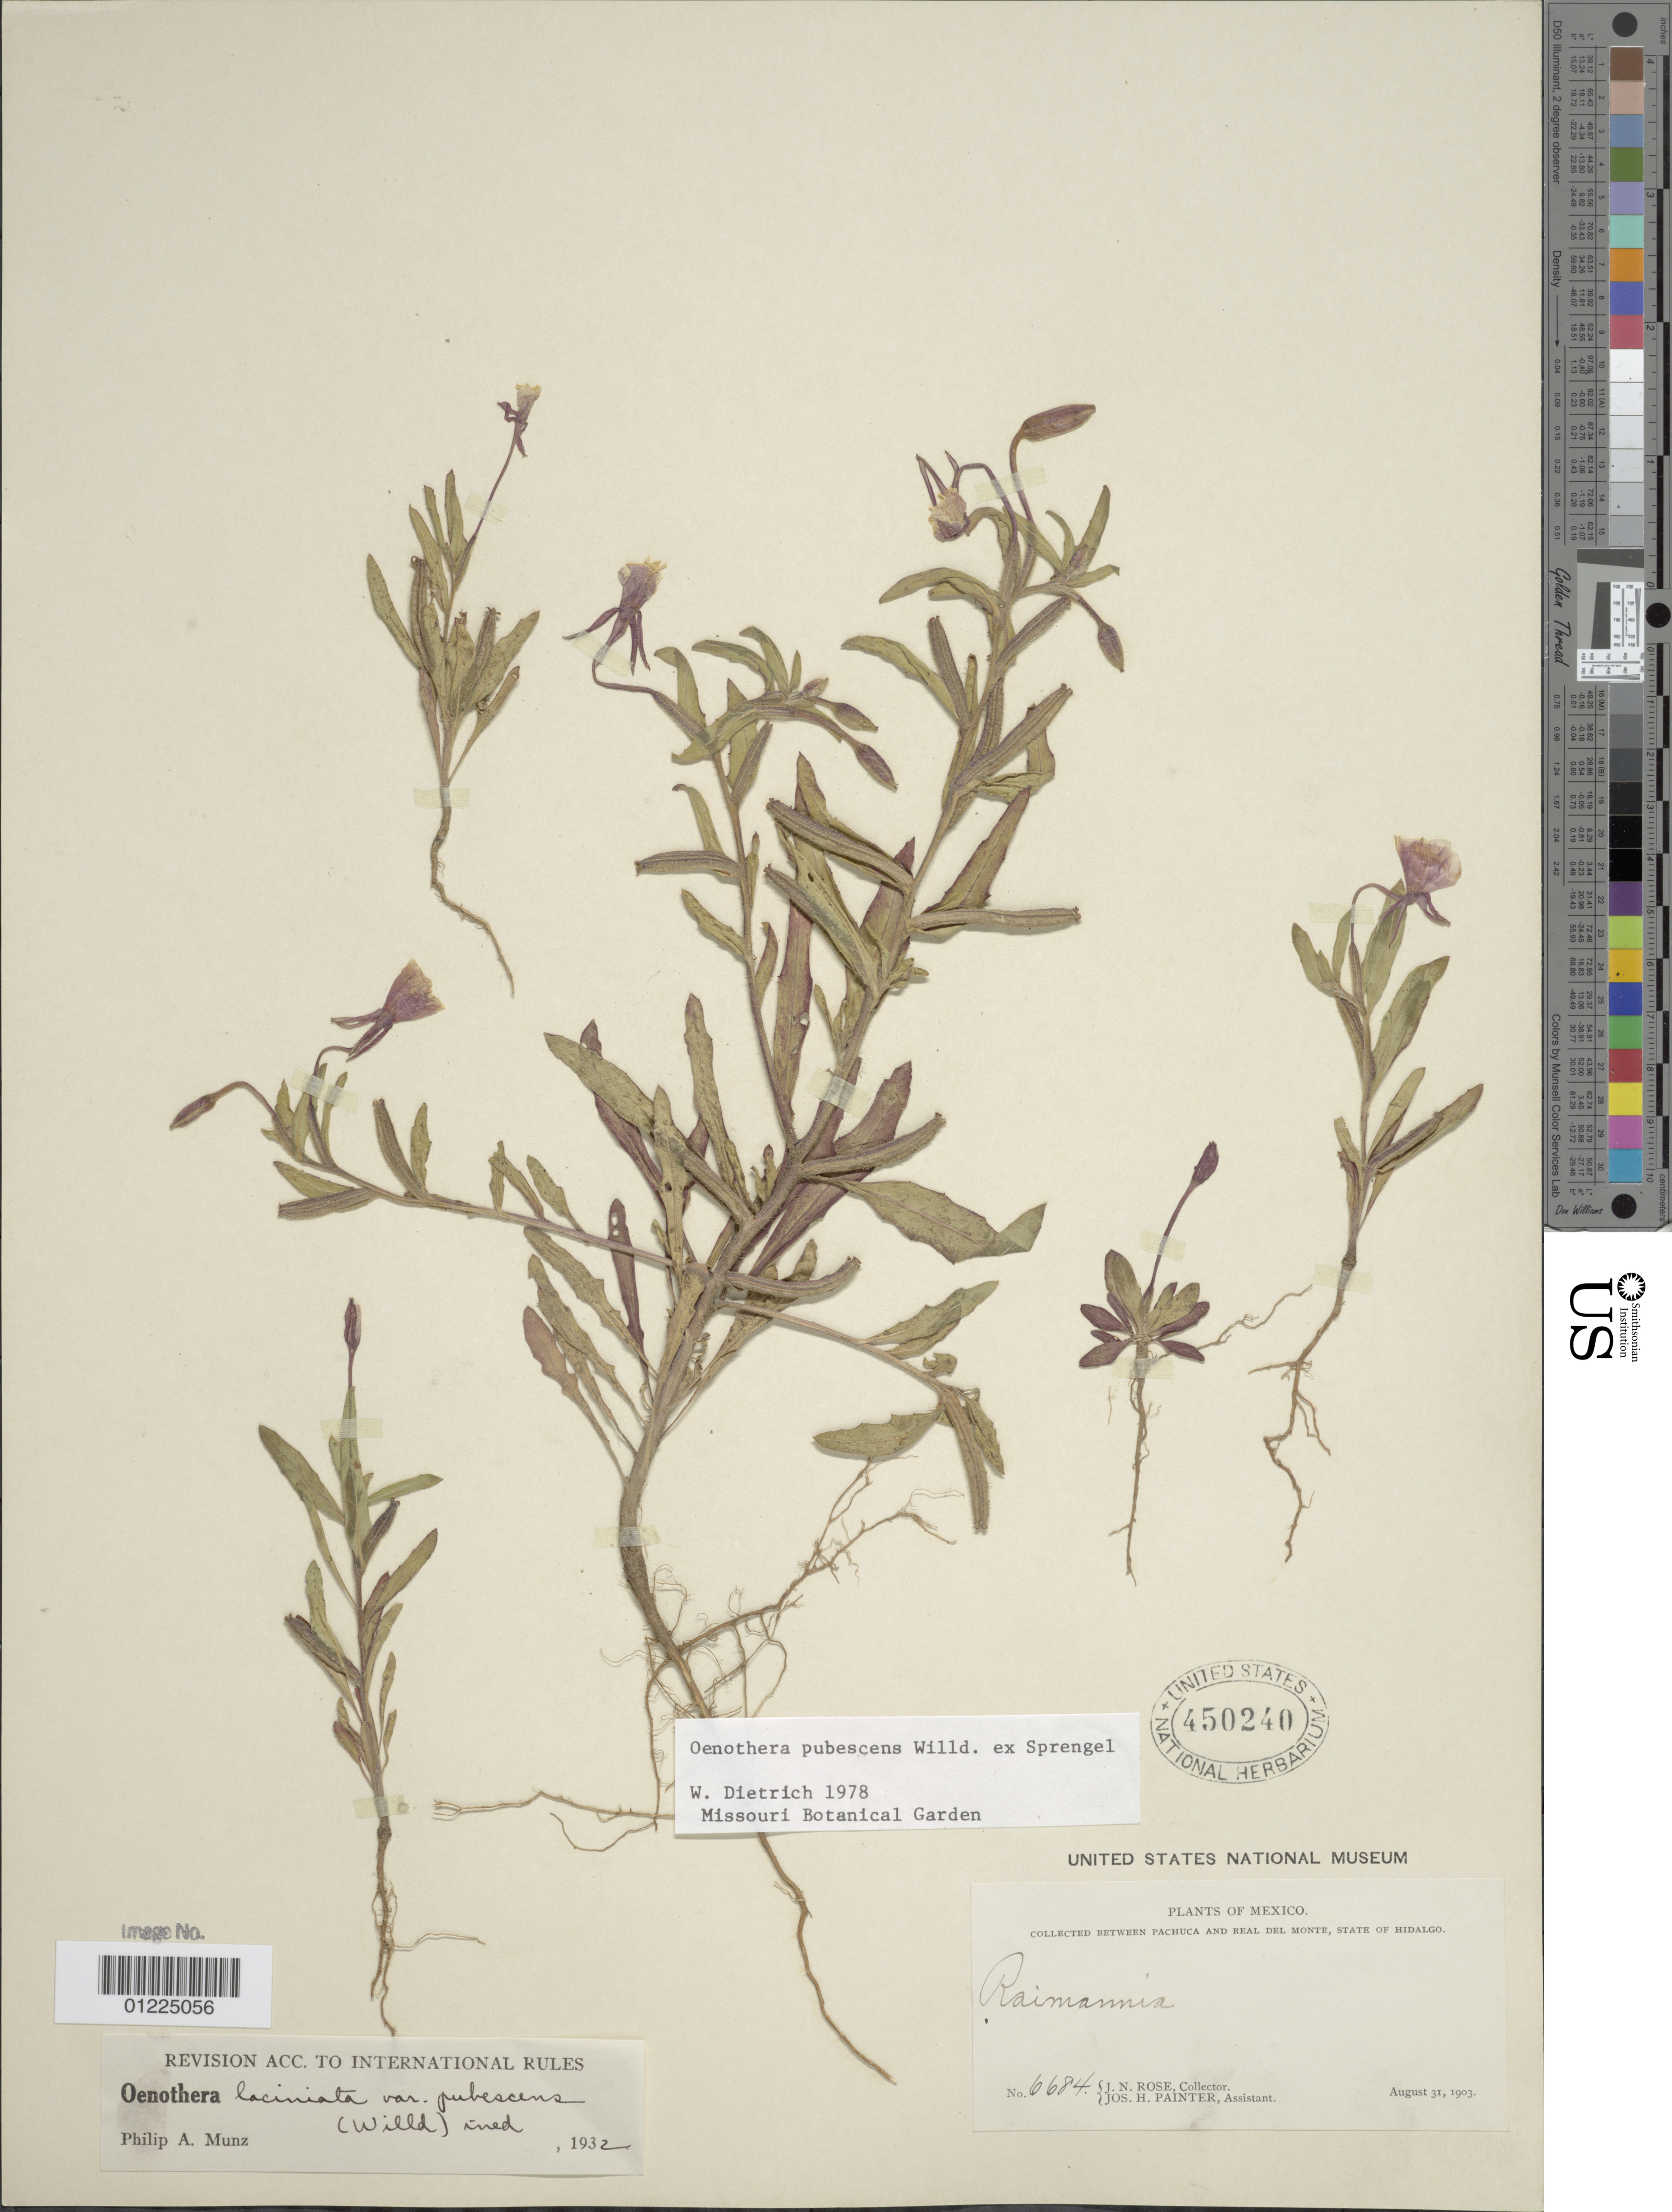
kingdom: Plantae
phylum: Tracheophyta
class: Magnoliopsida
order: Myrtales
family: Onagraceae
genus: Oenothera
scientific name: Oenothera pubescens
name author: Willd. ex Spreng.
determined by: Dietrich, W.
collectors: J. N. Rose & J. H. Painter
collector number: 6684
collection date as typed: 31 Aug 1903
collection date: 1903-08-31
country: Mexico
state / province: Hidalgo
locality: Between Pachuca and Real del Monte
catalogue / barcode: US 450240